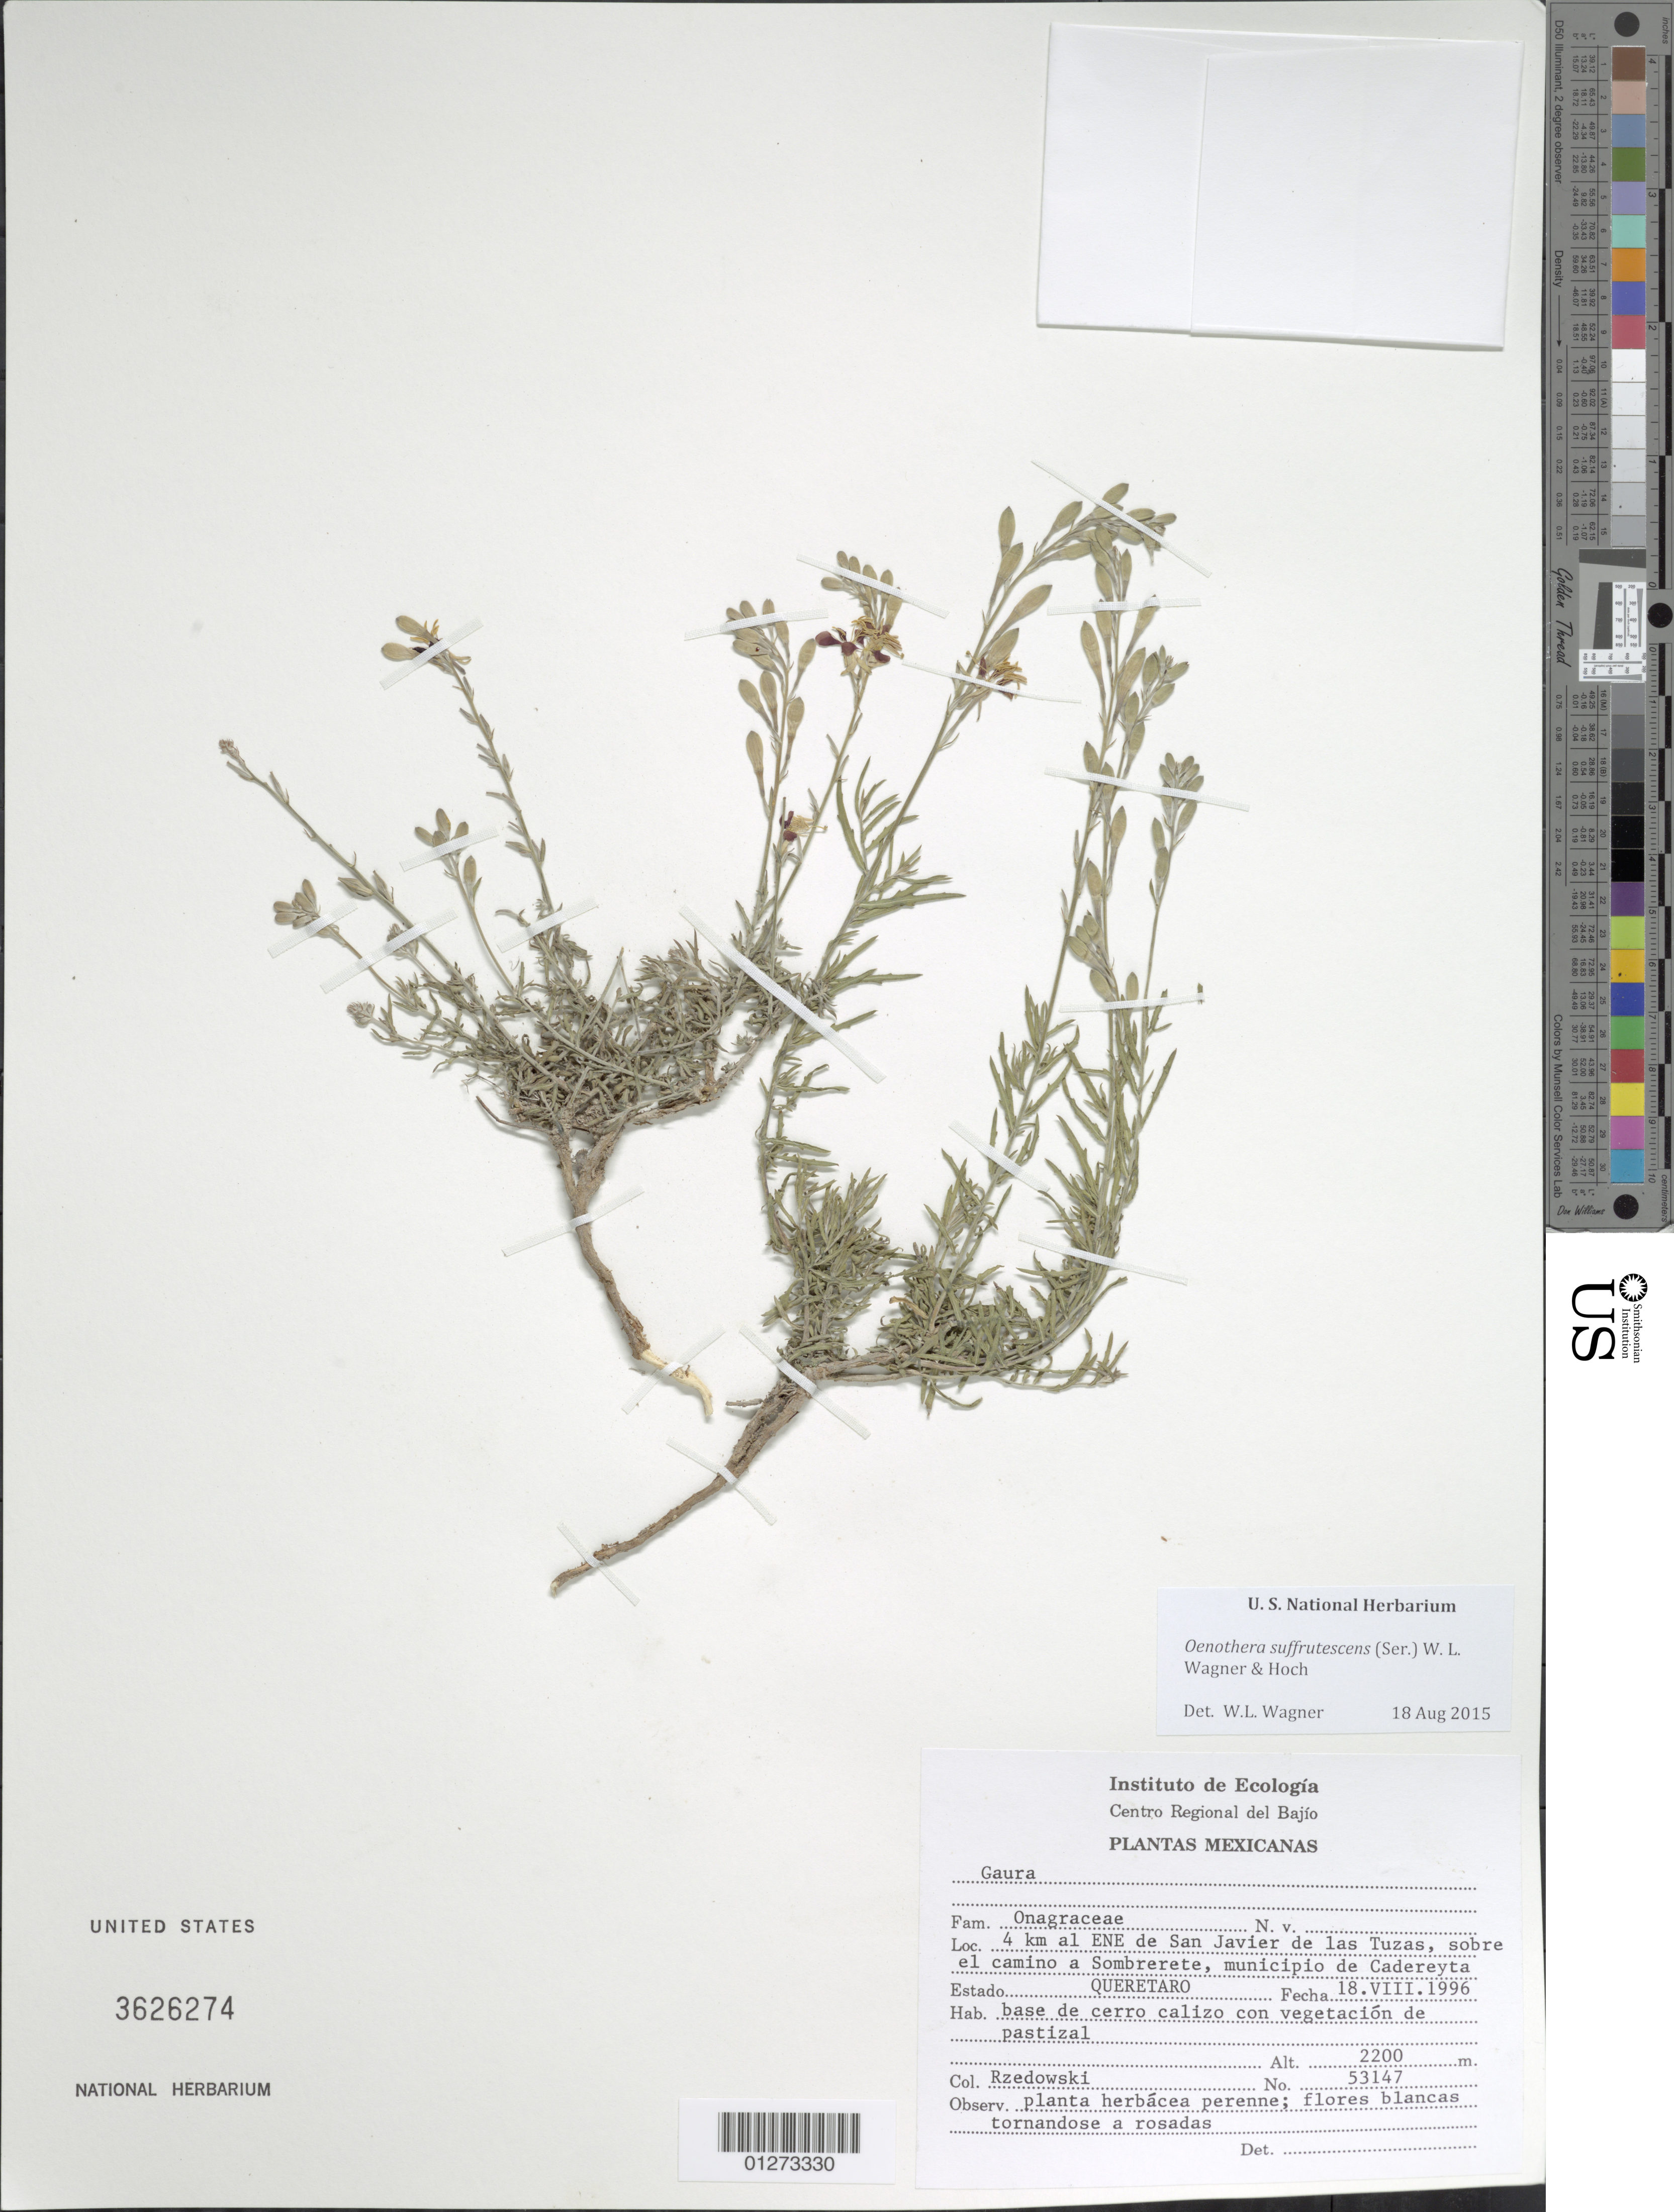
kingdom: Plantae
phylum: Tracheophyta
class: Magnoliopsida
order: Myrtales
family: Onagraceae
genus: Oenothera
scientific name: Oenothera suffrutescens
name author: (Ser.) W.L. Wagner & Hoch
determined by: Wagner, W. L., (BOT), Smithsonian Institution - National Museum of Natural History (UNITED STATES)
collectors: Rzedowski, --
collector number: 53147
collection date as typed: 18.VIII.1996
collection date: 1996-08-18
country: México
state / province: Guanajuato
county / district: Cadereyta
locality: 4 km al ENE de San Javier de las Tuzas, sobre el camino a Sombrerete.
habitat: Base de cerro calizo con vegetation de pastizal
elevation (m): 2200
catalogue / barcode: US 3626274